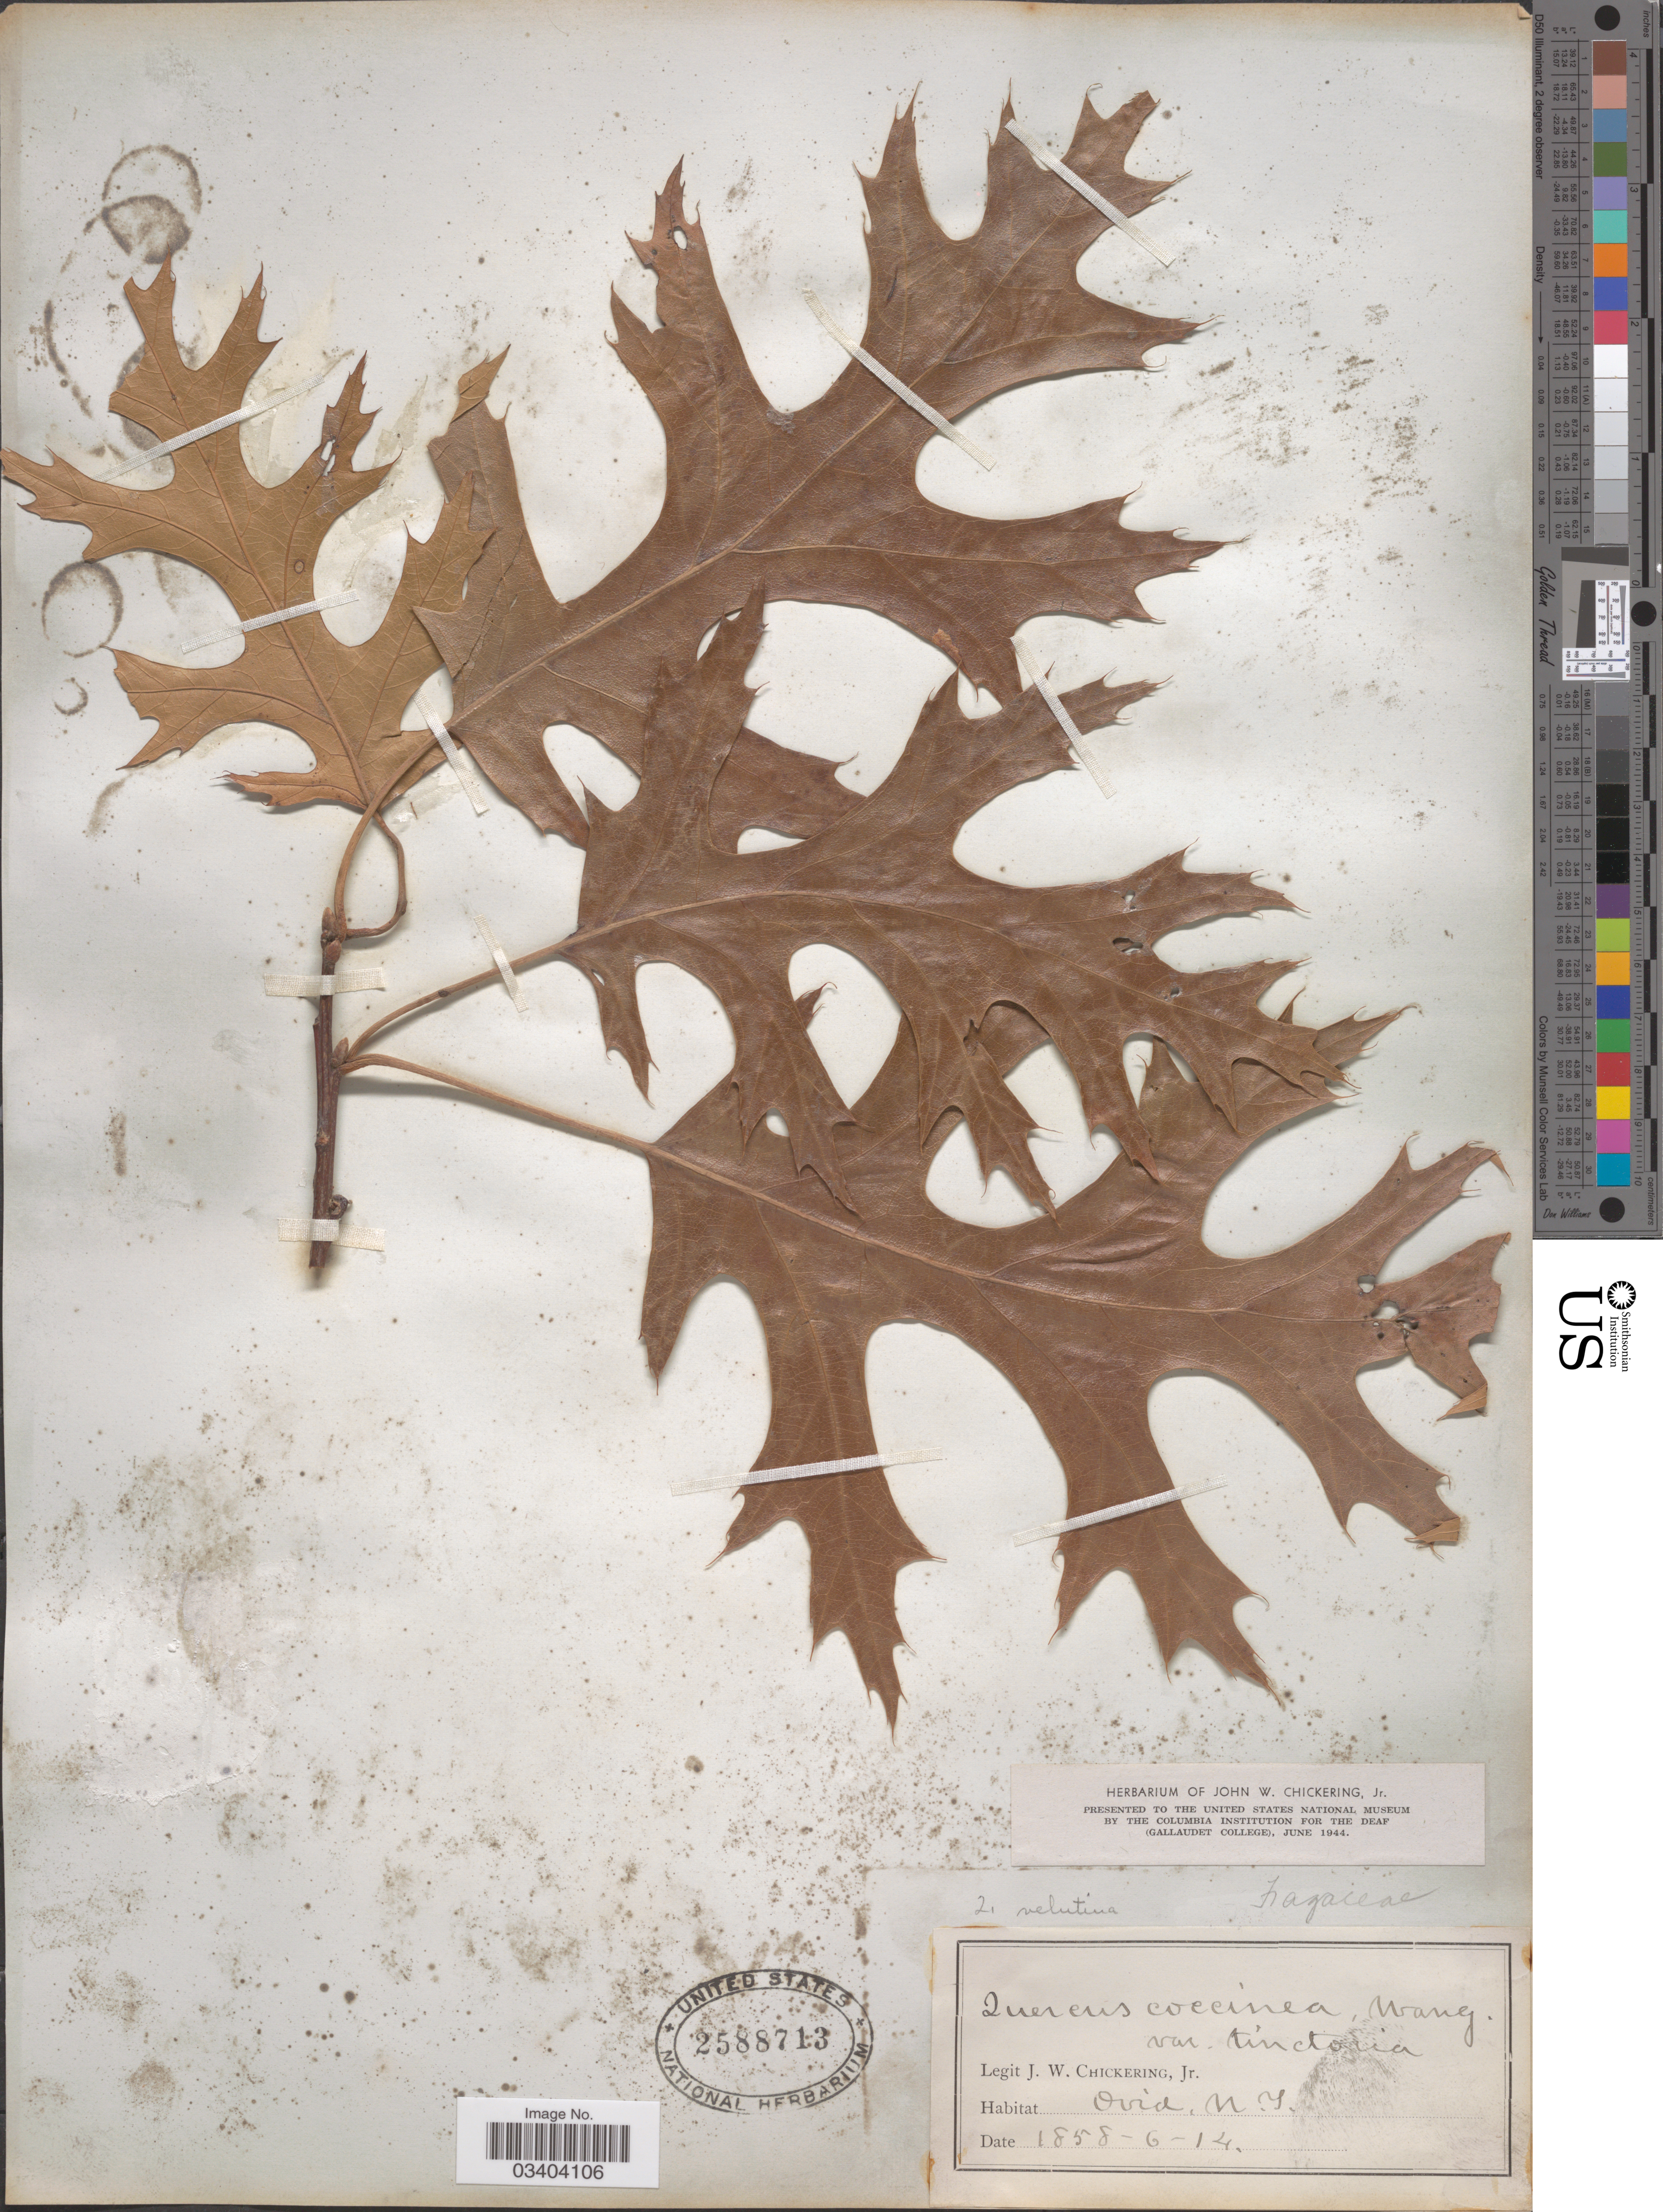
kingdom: Plantae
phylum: Tracheophyta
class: Magnoliopsida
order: Fagales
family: Fagaceae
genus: Quercus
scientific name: Quercus coccinea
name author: Münchh.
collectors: J. W. Chickering Jr.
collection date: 1858-06-14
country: United States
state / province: New York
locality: Ovid.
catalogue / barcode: US 2588713